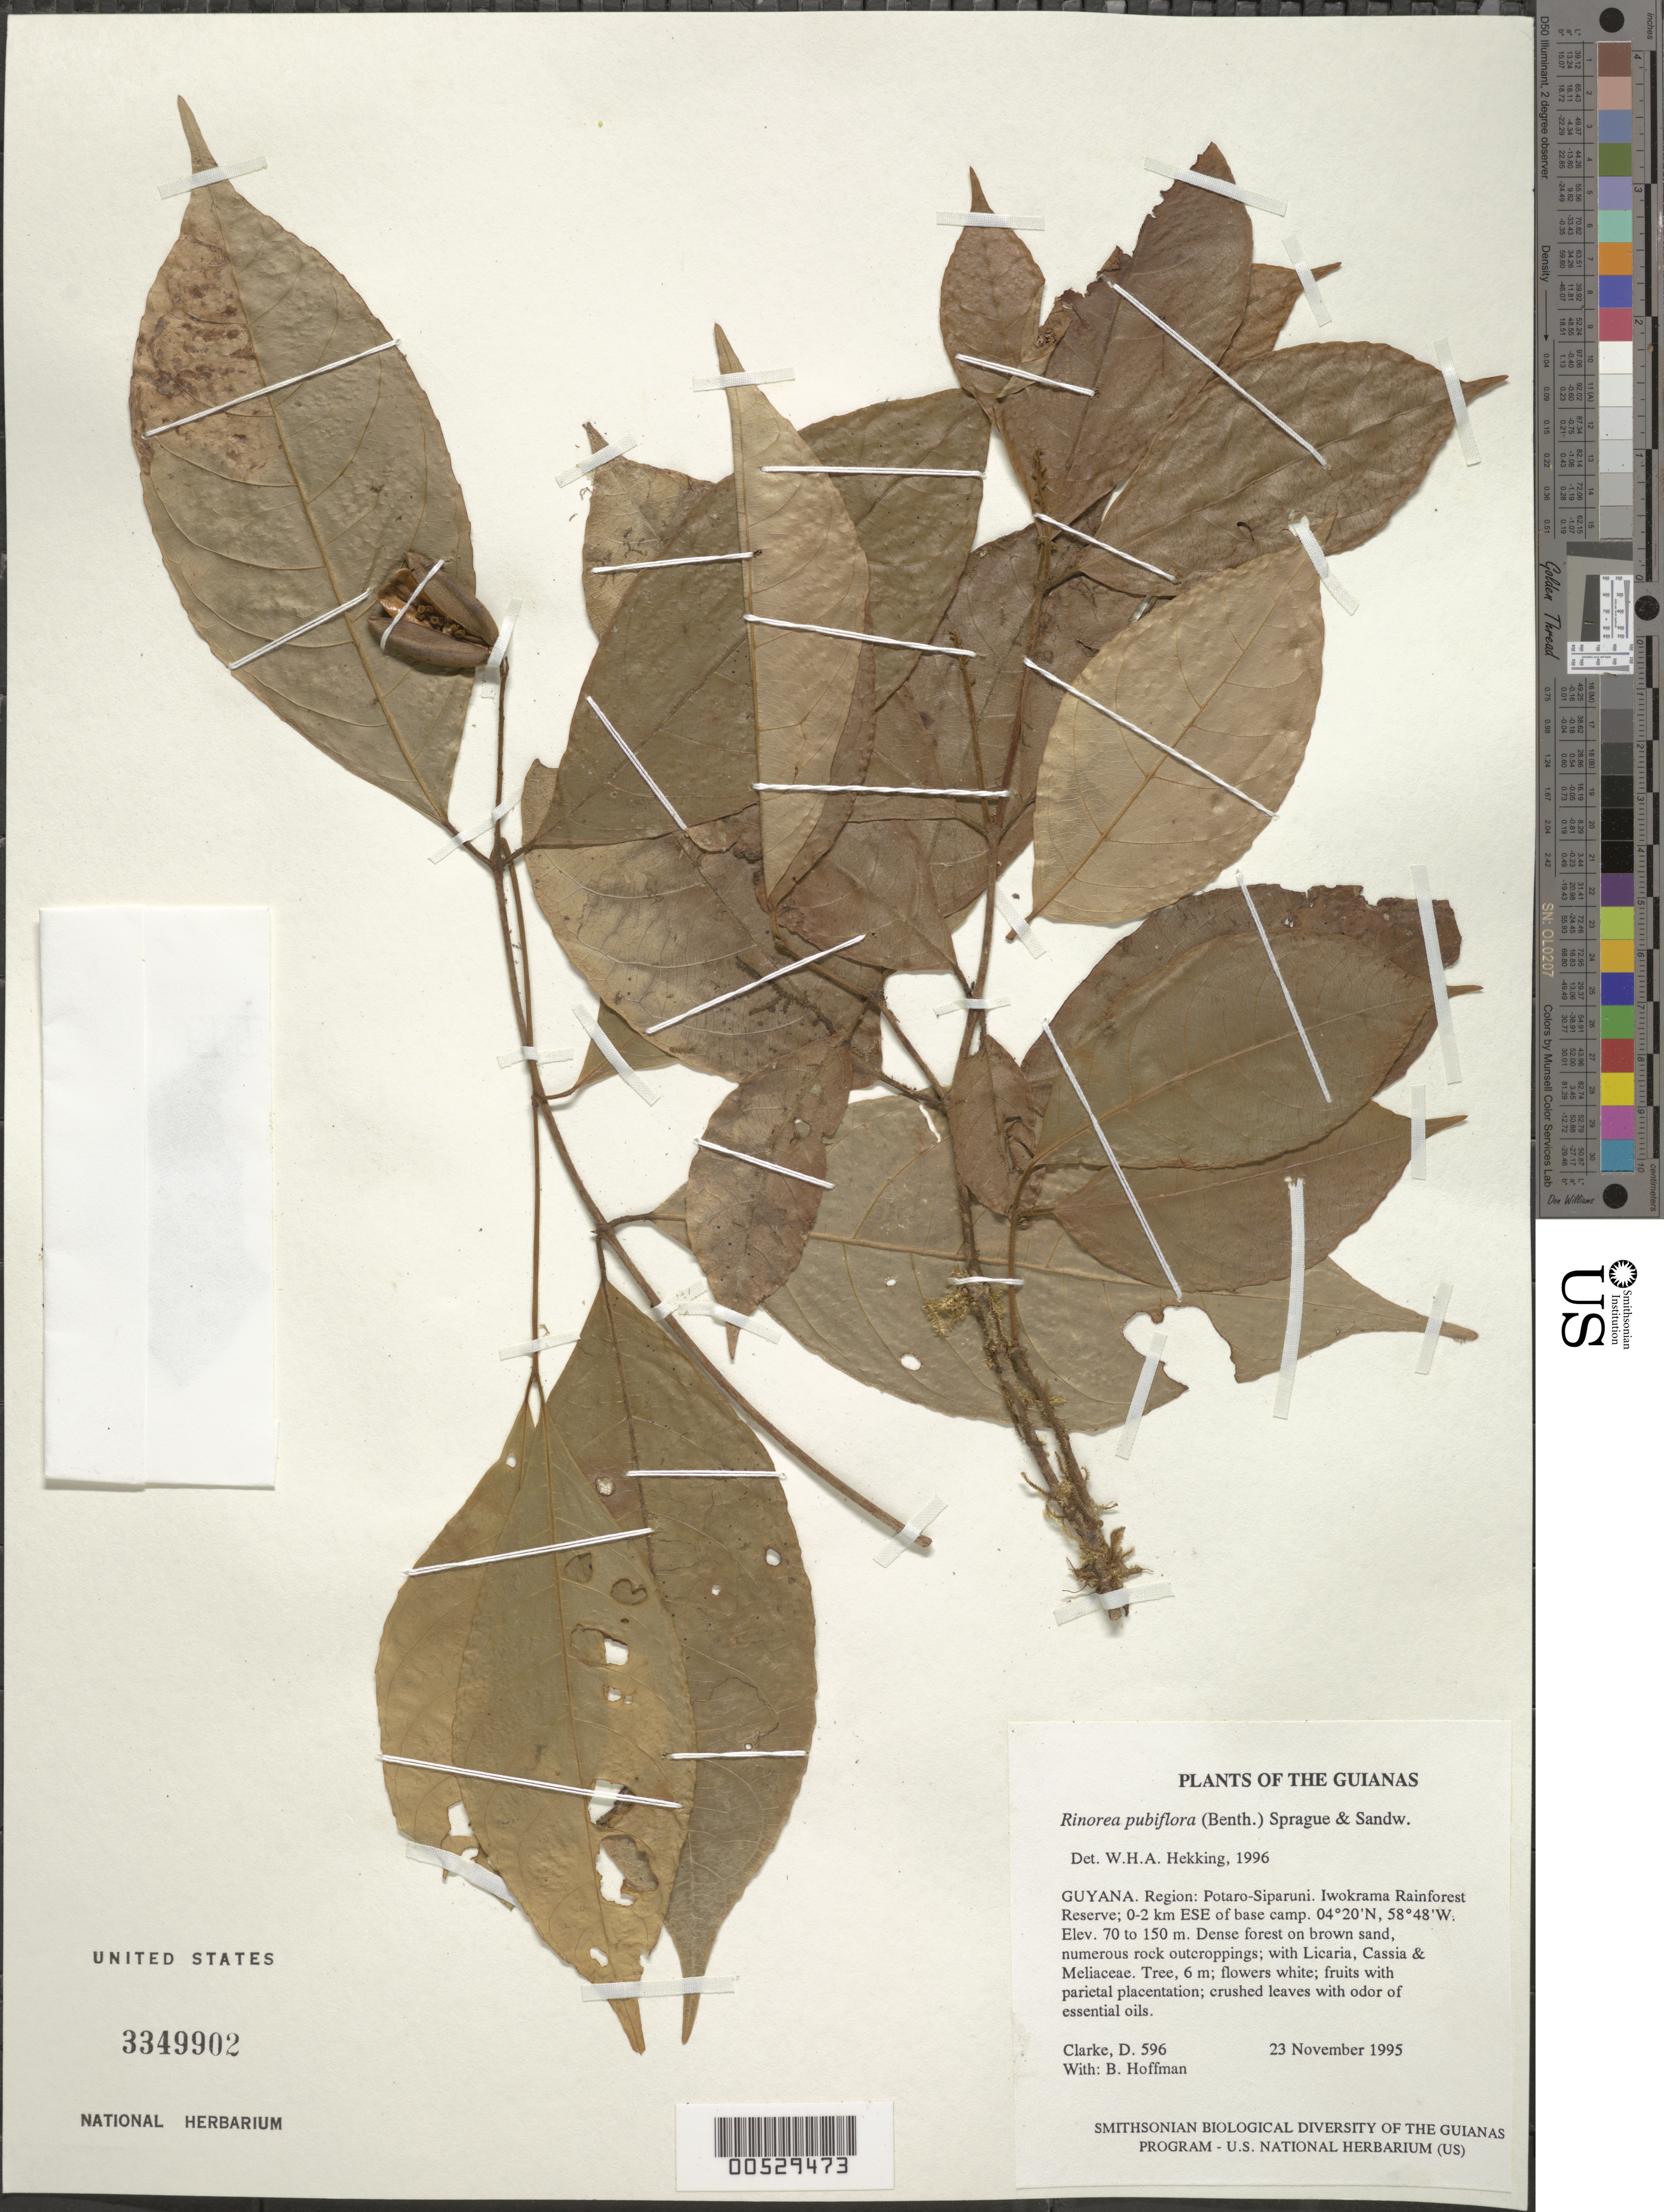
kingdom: Plantae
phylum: Tracheophyta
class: Magnoliopsida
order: Malpighiales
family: Violaceae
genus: Rinorea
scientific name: Rinorea pubiflora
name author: (Benth.) Sprague & Sandwith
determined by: Hekking, W. H. A.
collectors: H. D. Clarke & B. Hoffman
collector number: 596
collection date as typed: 23 November 1995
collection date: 1995-11-23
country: Guyana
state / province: Potaro-Siparuni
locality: Iwokrama Rainforest Reserve; 0-2 km ESE of base camp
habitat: Dense forest on brown sand, numerous rock outcroppings; with Licaria, Cassia & Meliaceae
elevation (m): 70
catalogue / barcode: US 3349902